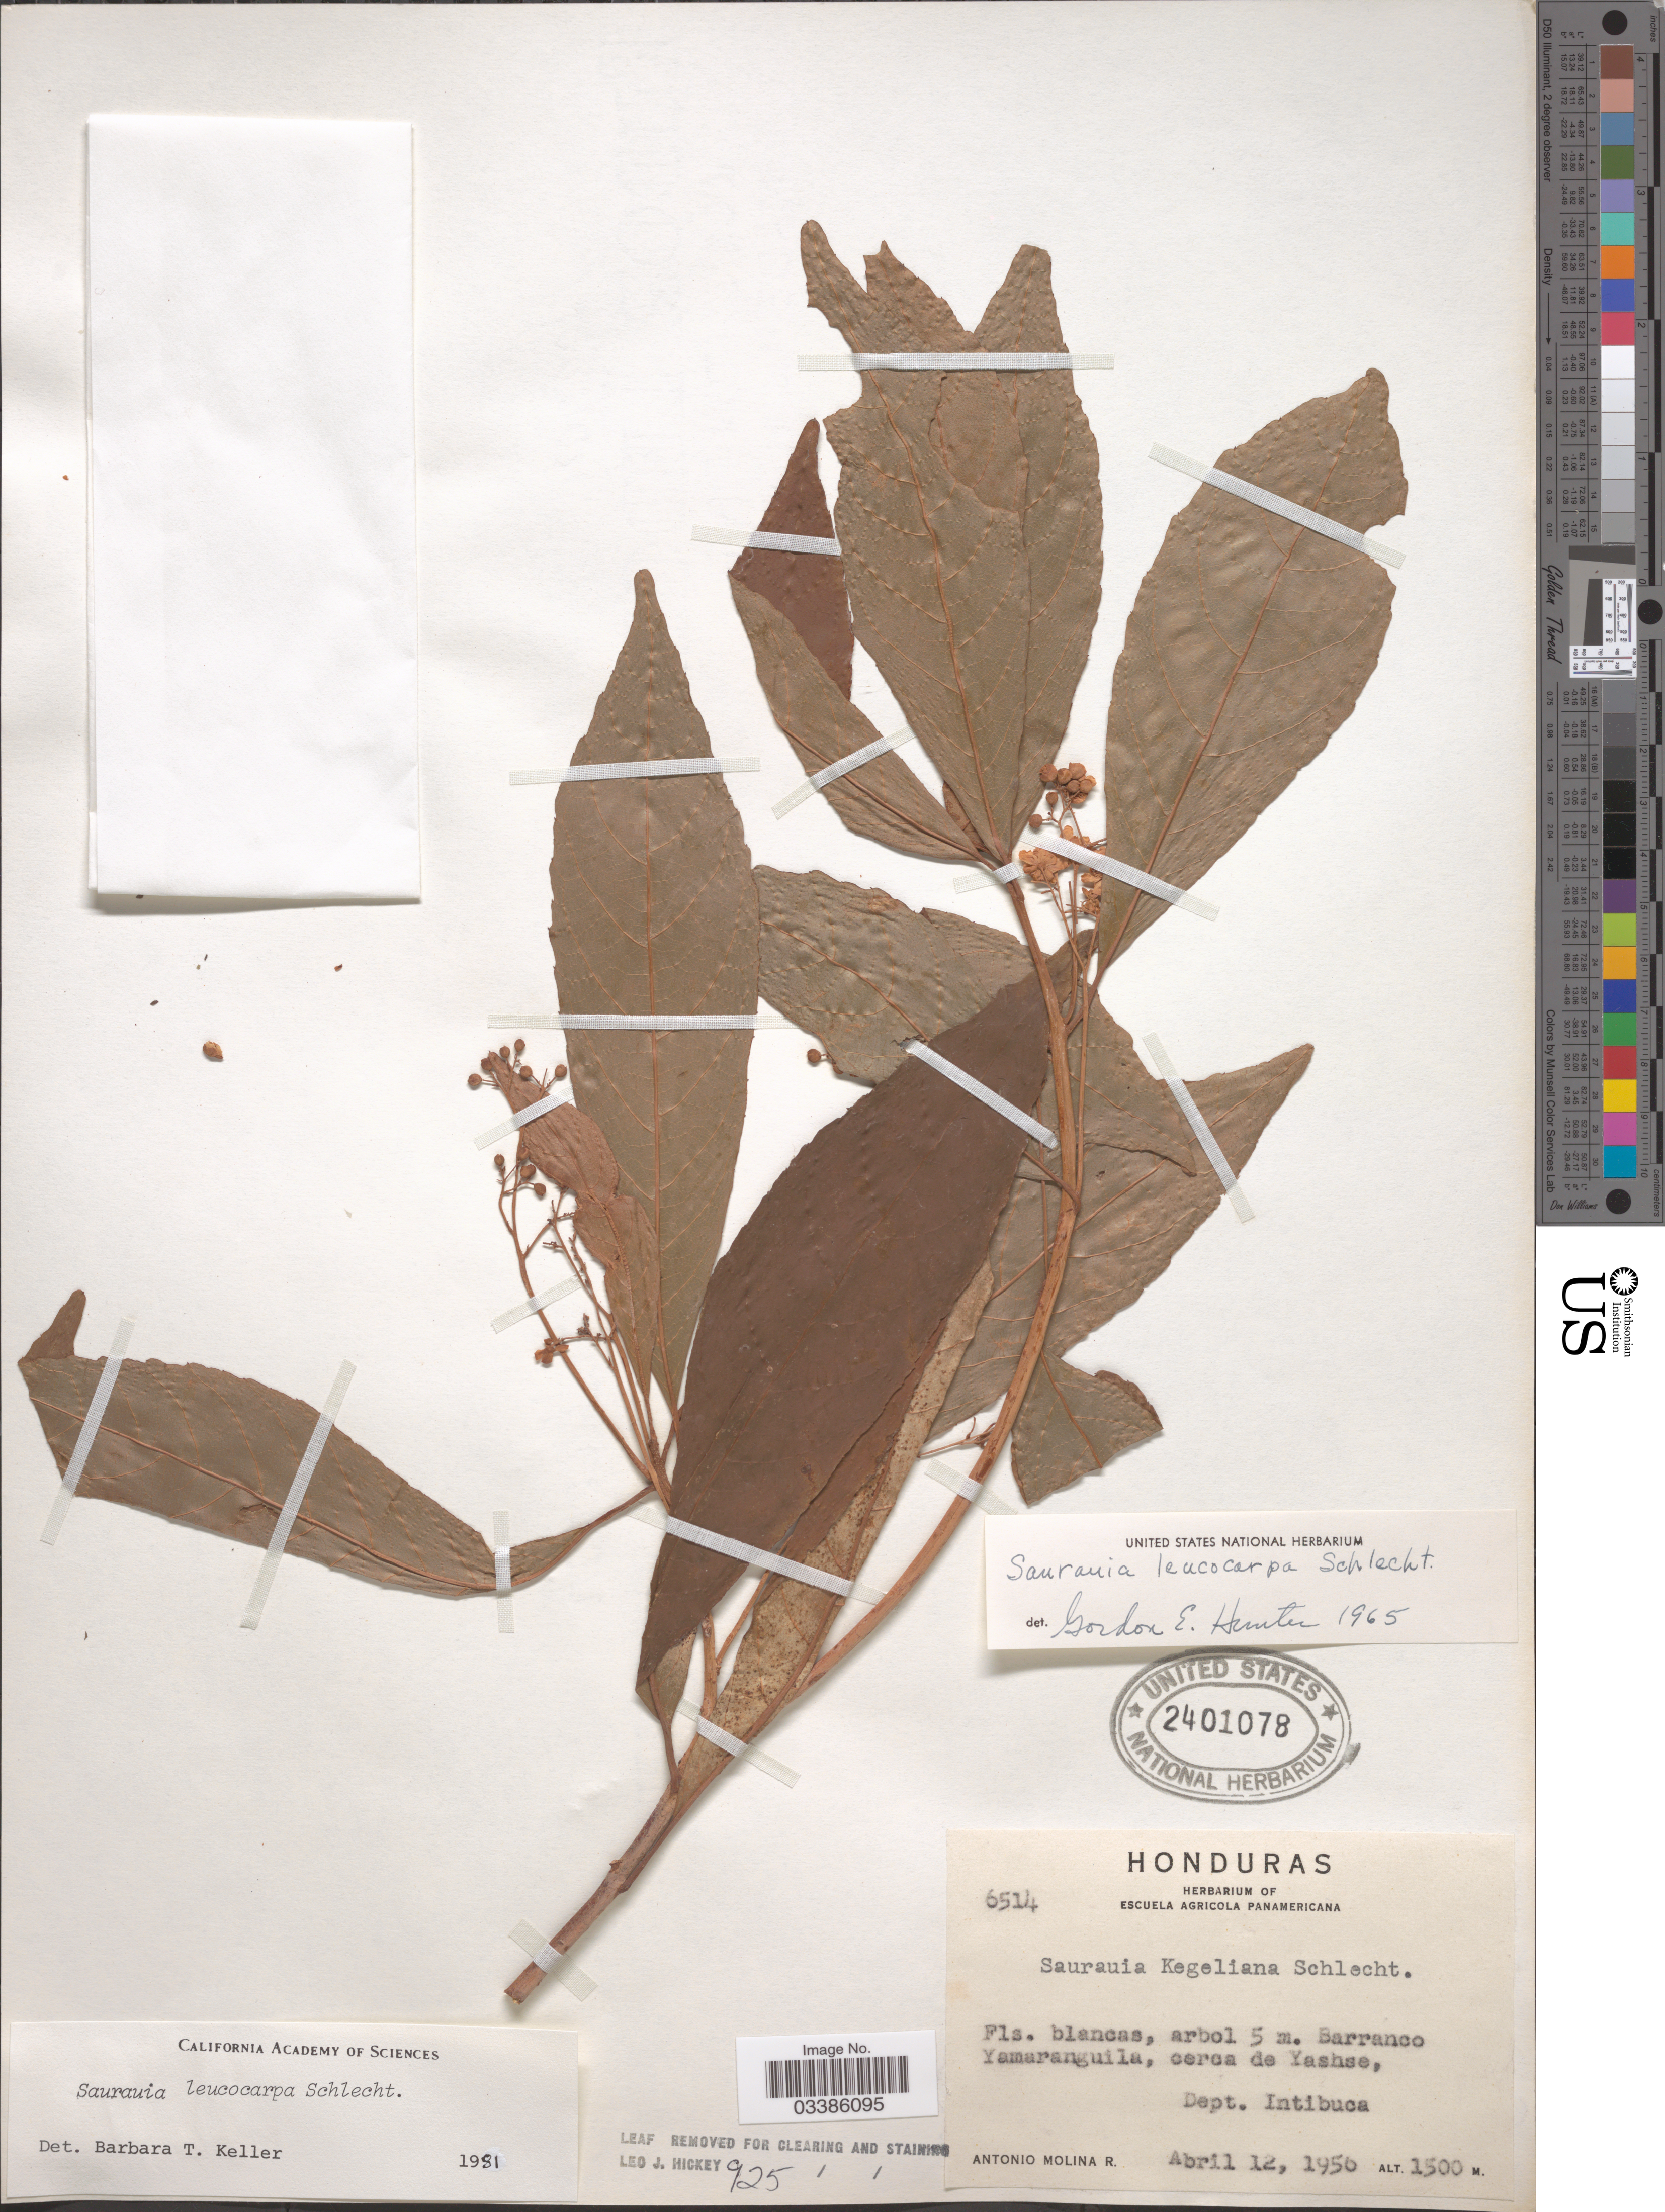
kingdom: Plantae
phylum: Tracheophyta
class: Magnoliopsida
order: Ericales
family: Actinidiaceae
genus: Saurauia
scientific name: Saurauia leucocarpa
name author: Schltdl.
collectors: A. Molina R.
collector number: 6514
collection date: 1956-04-12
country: Honduras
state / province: Intibuca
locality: Barranco Yamaranguila, cerca de Yashse, Dept. Intibuca.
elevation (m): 1500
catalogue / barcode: US 2401078